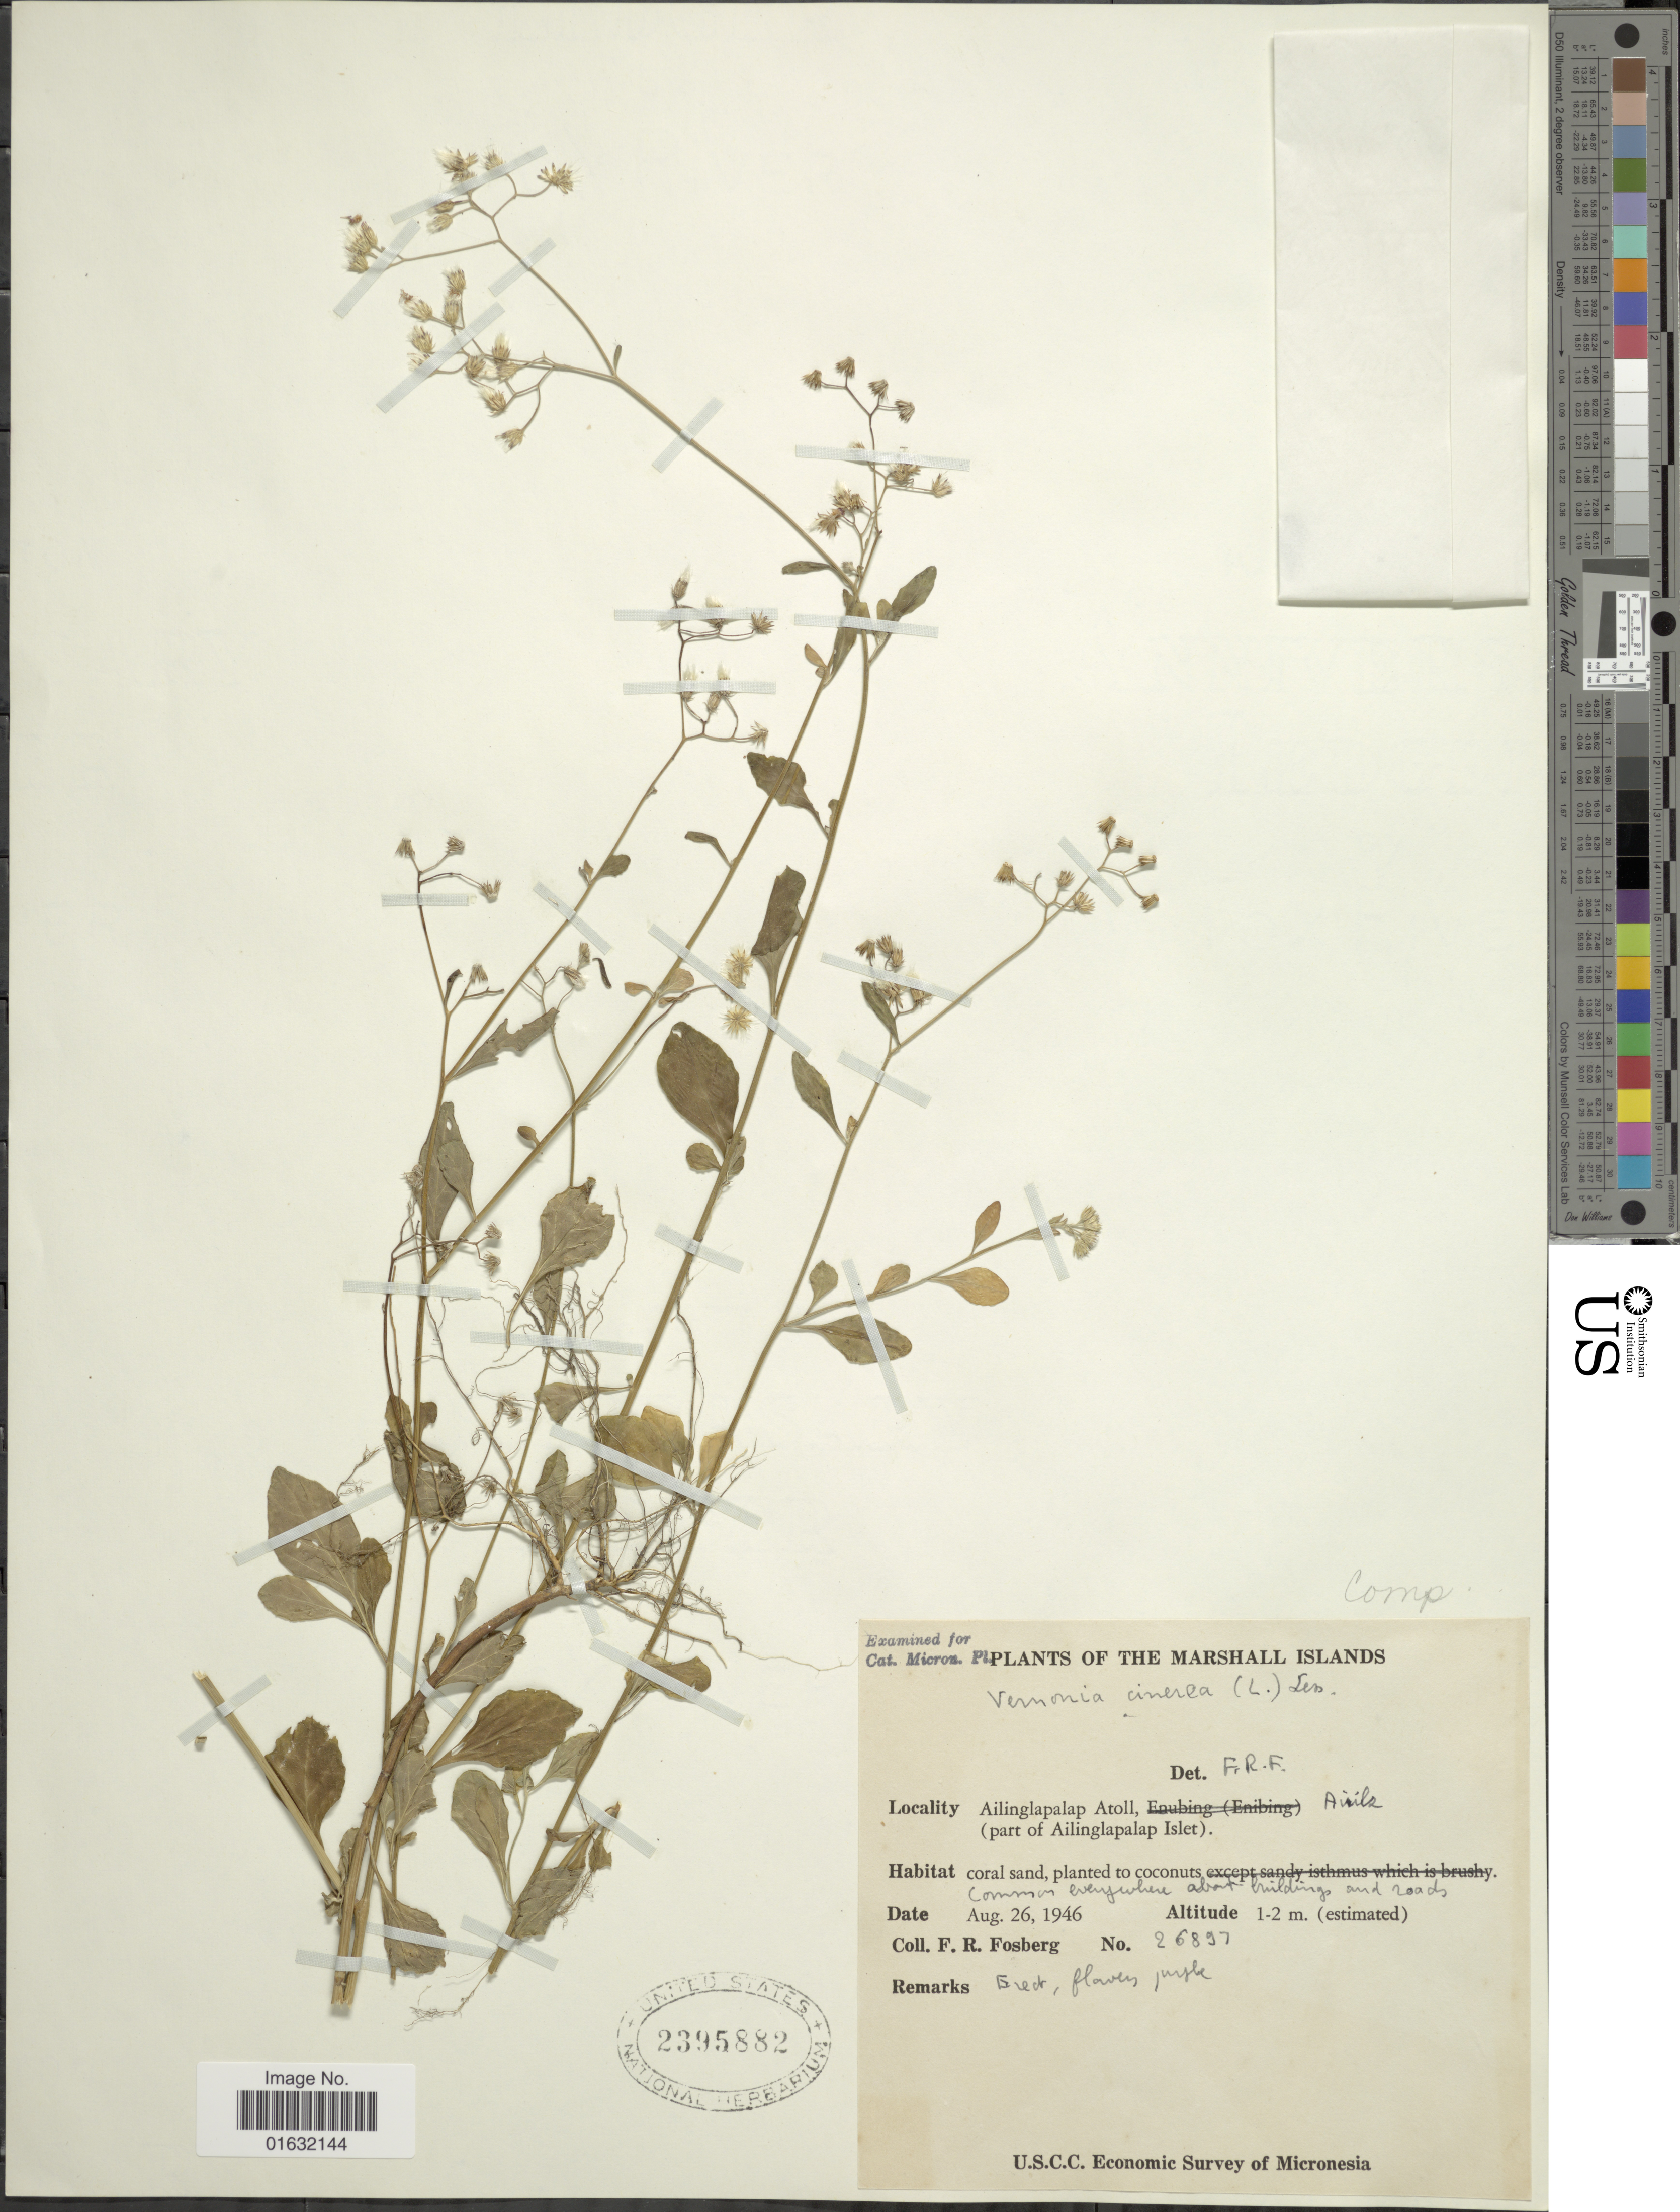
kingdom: Plantae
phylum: Tracheophyta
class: Magnoliopsida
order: Asterales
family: Asteraceae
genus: Cyanthillium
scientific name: Cyanthillium cinereum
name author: (L.) H. Rob.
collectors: F. R. Fosberg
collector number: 26897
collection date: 1946-08-26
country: Marshall Islands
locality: Ailinglapalap Atoll, Airik (part of Ailinglapalap Islet)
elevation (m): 1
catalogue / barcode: US 2395882